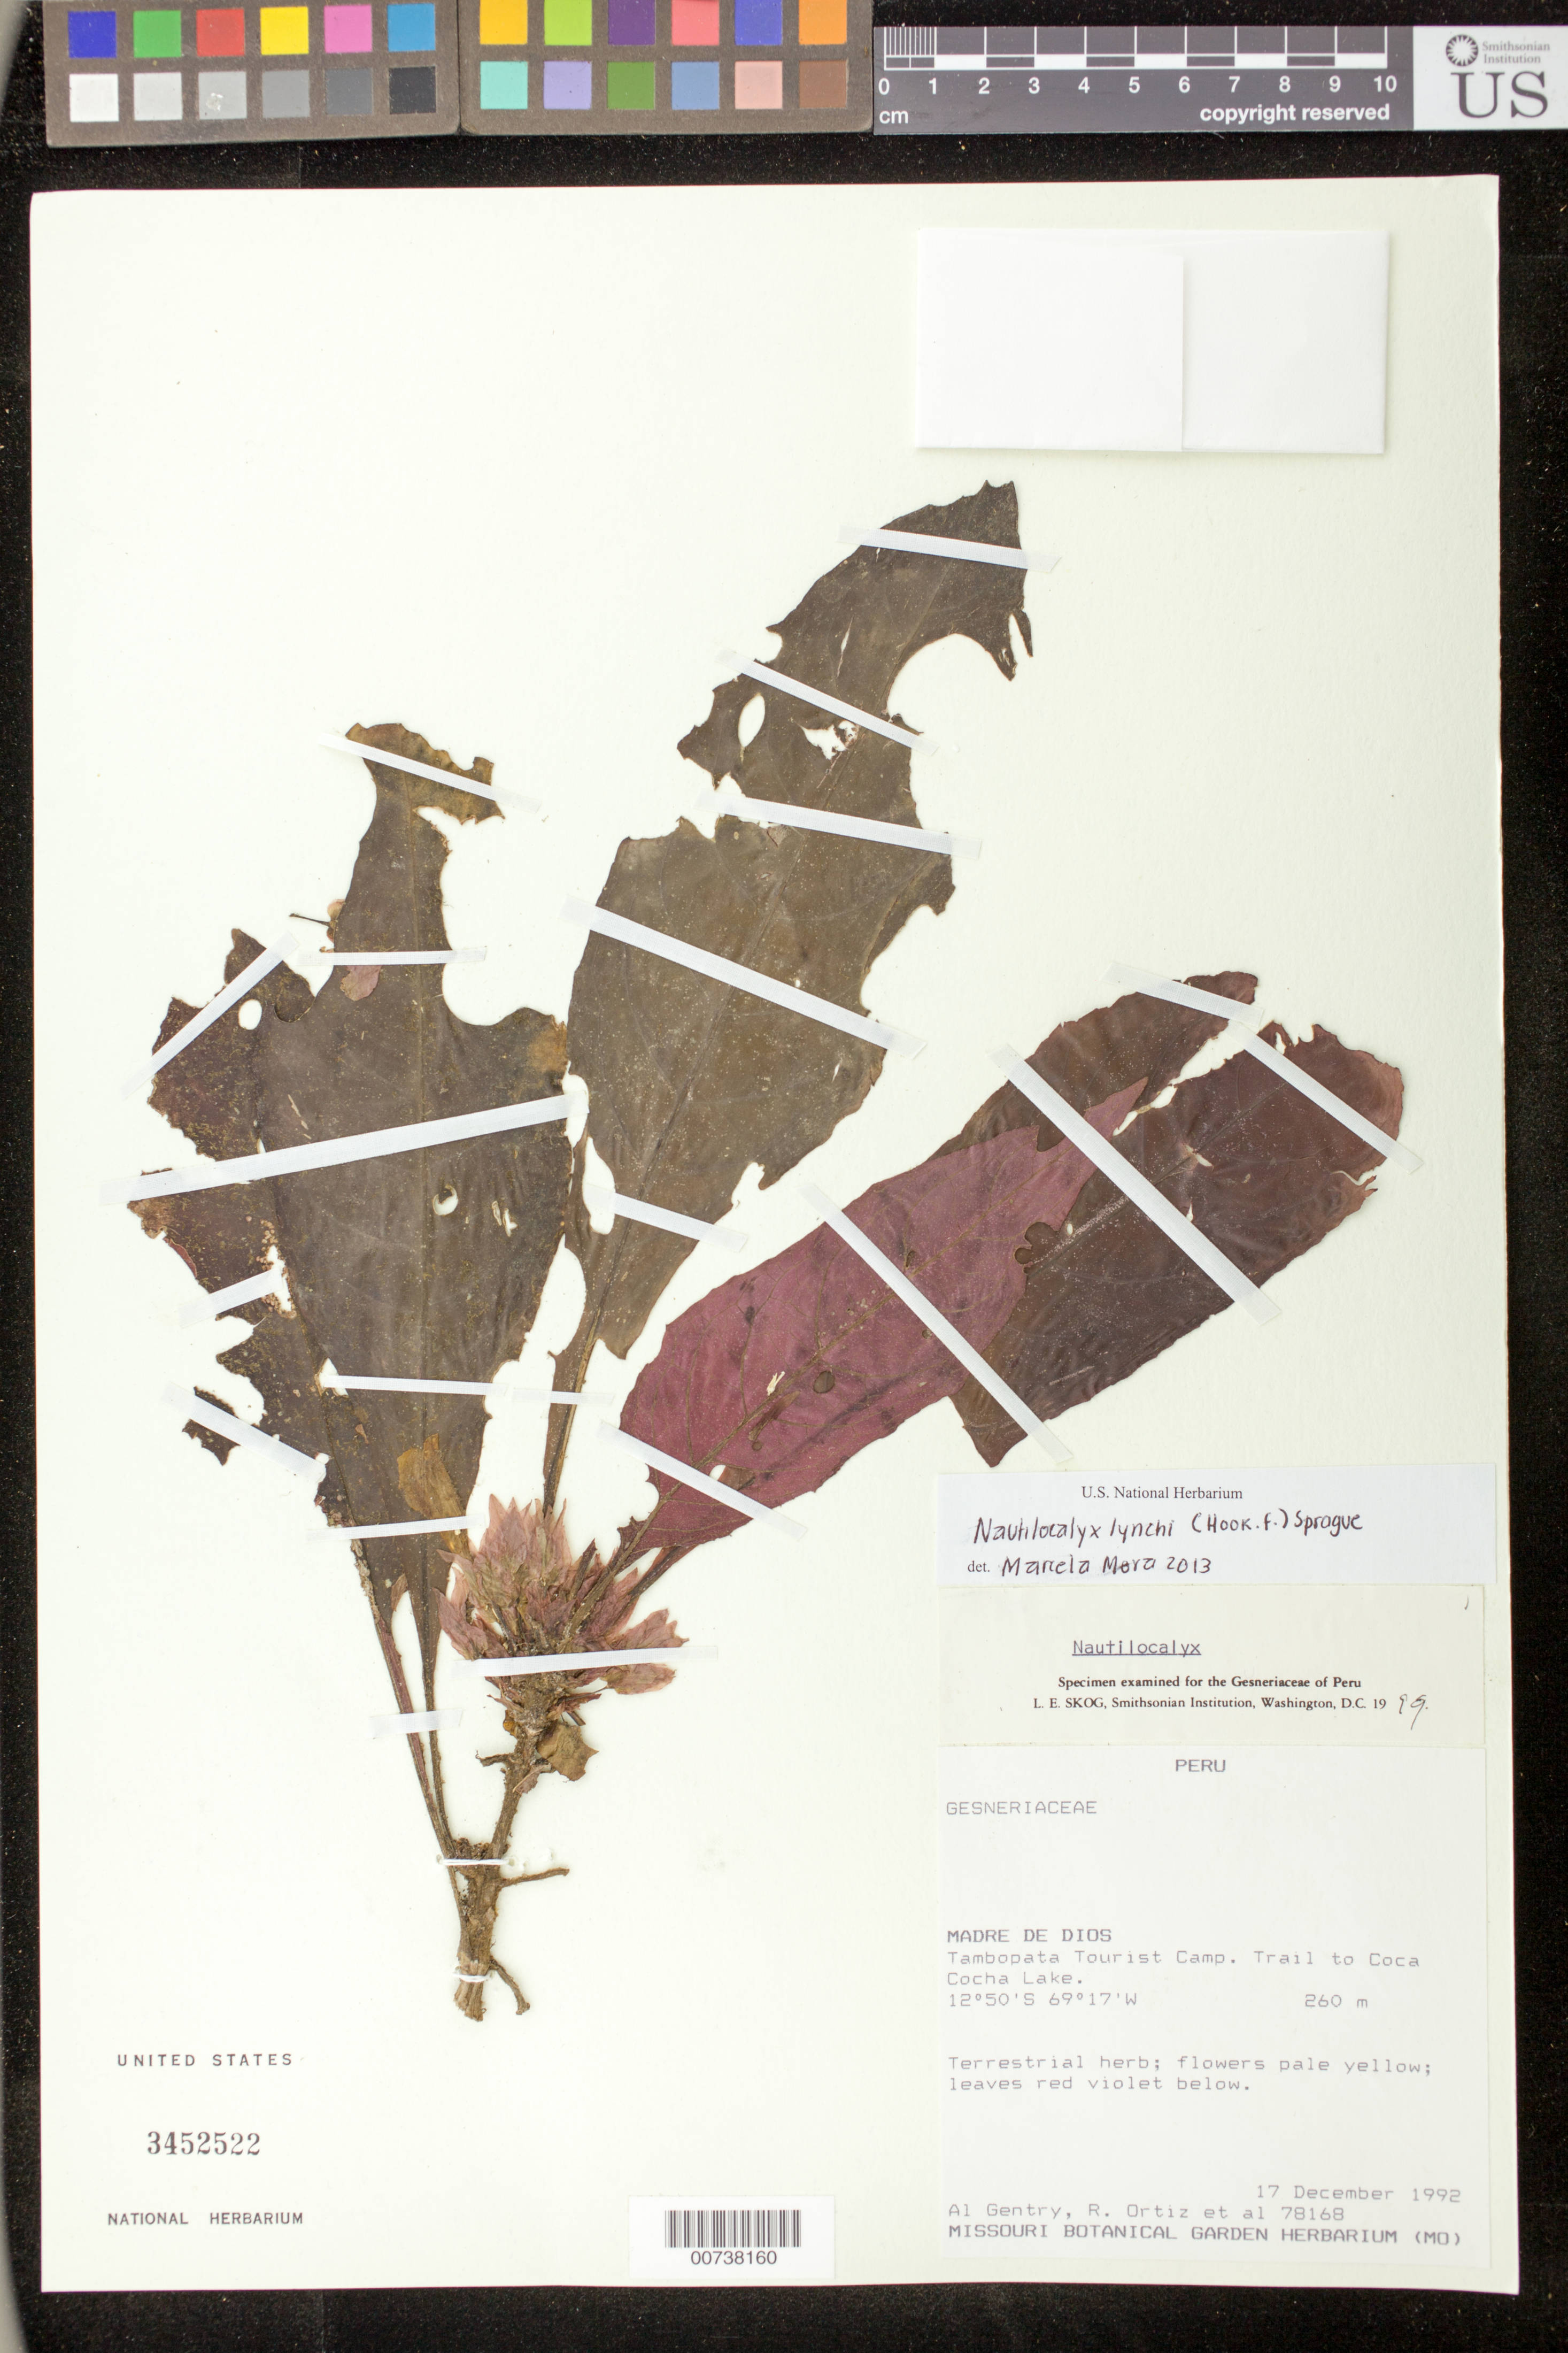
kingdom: Plantae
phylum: Tracheophyta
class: Magnoliopsida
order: Lamiales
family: Gesneriaceae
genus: Nautilocalyx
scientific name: Nautilocalyx lynchii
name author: (Hook. f.) Sprague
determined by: Mora, M. Marcela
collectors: A. H. Gentry, R. del C. Ortiz & et al.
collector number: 78168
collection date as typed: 17 Dec 1992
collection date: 1992-12-17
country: Peru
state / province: Madre de Dios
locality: Tambopata Tourist Camp, trail to Coca Cocha Lake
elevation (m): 260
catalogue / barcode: US 3452522